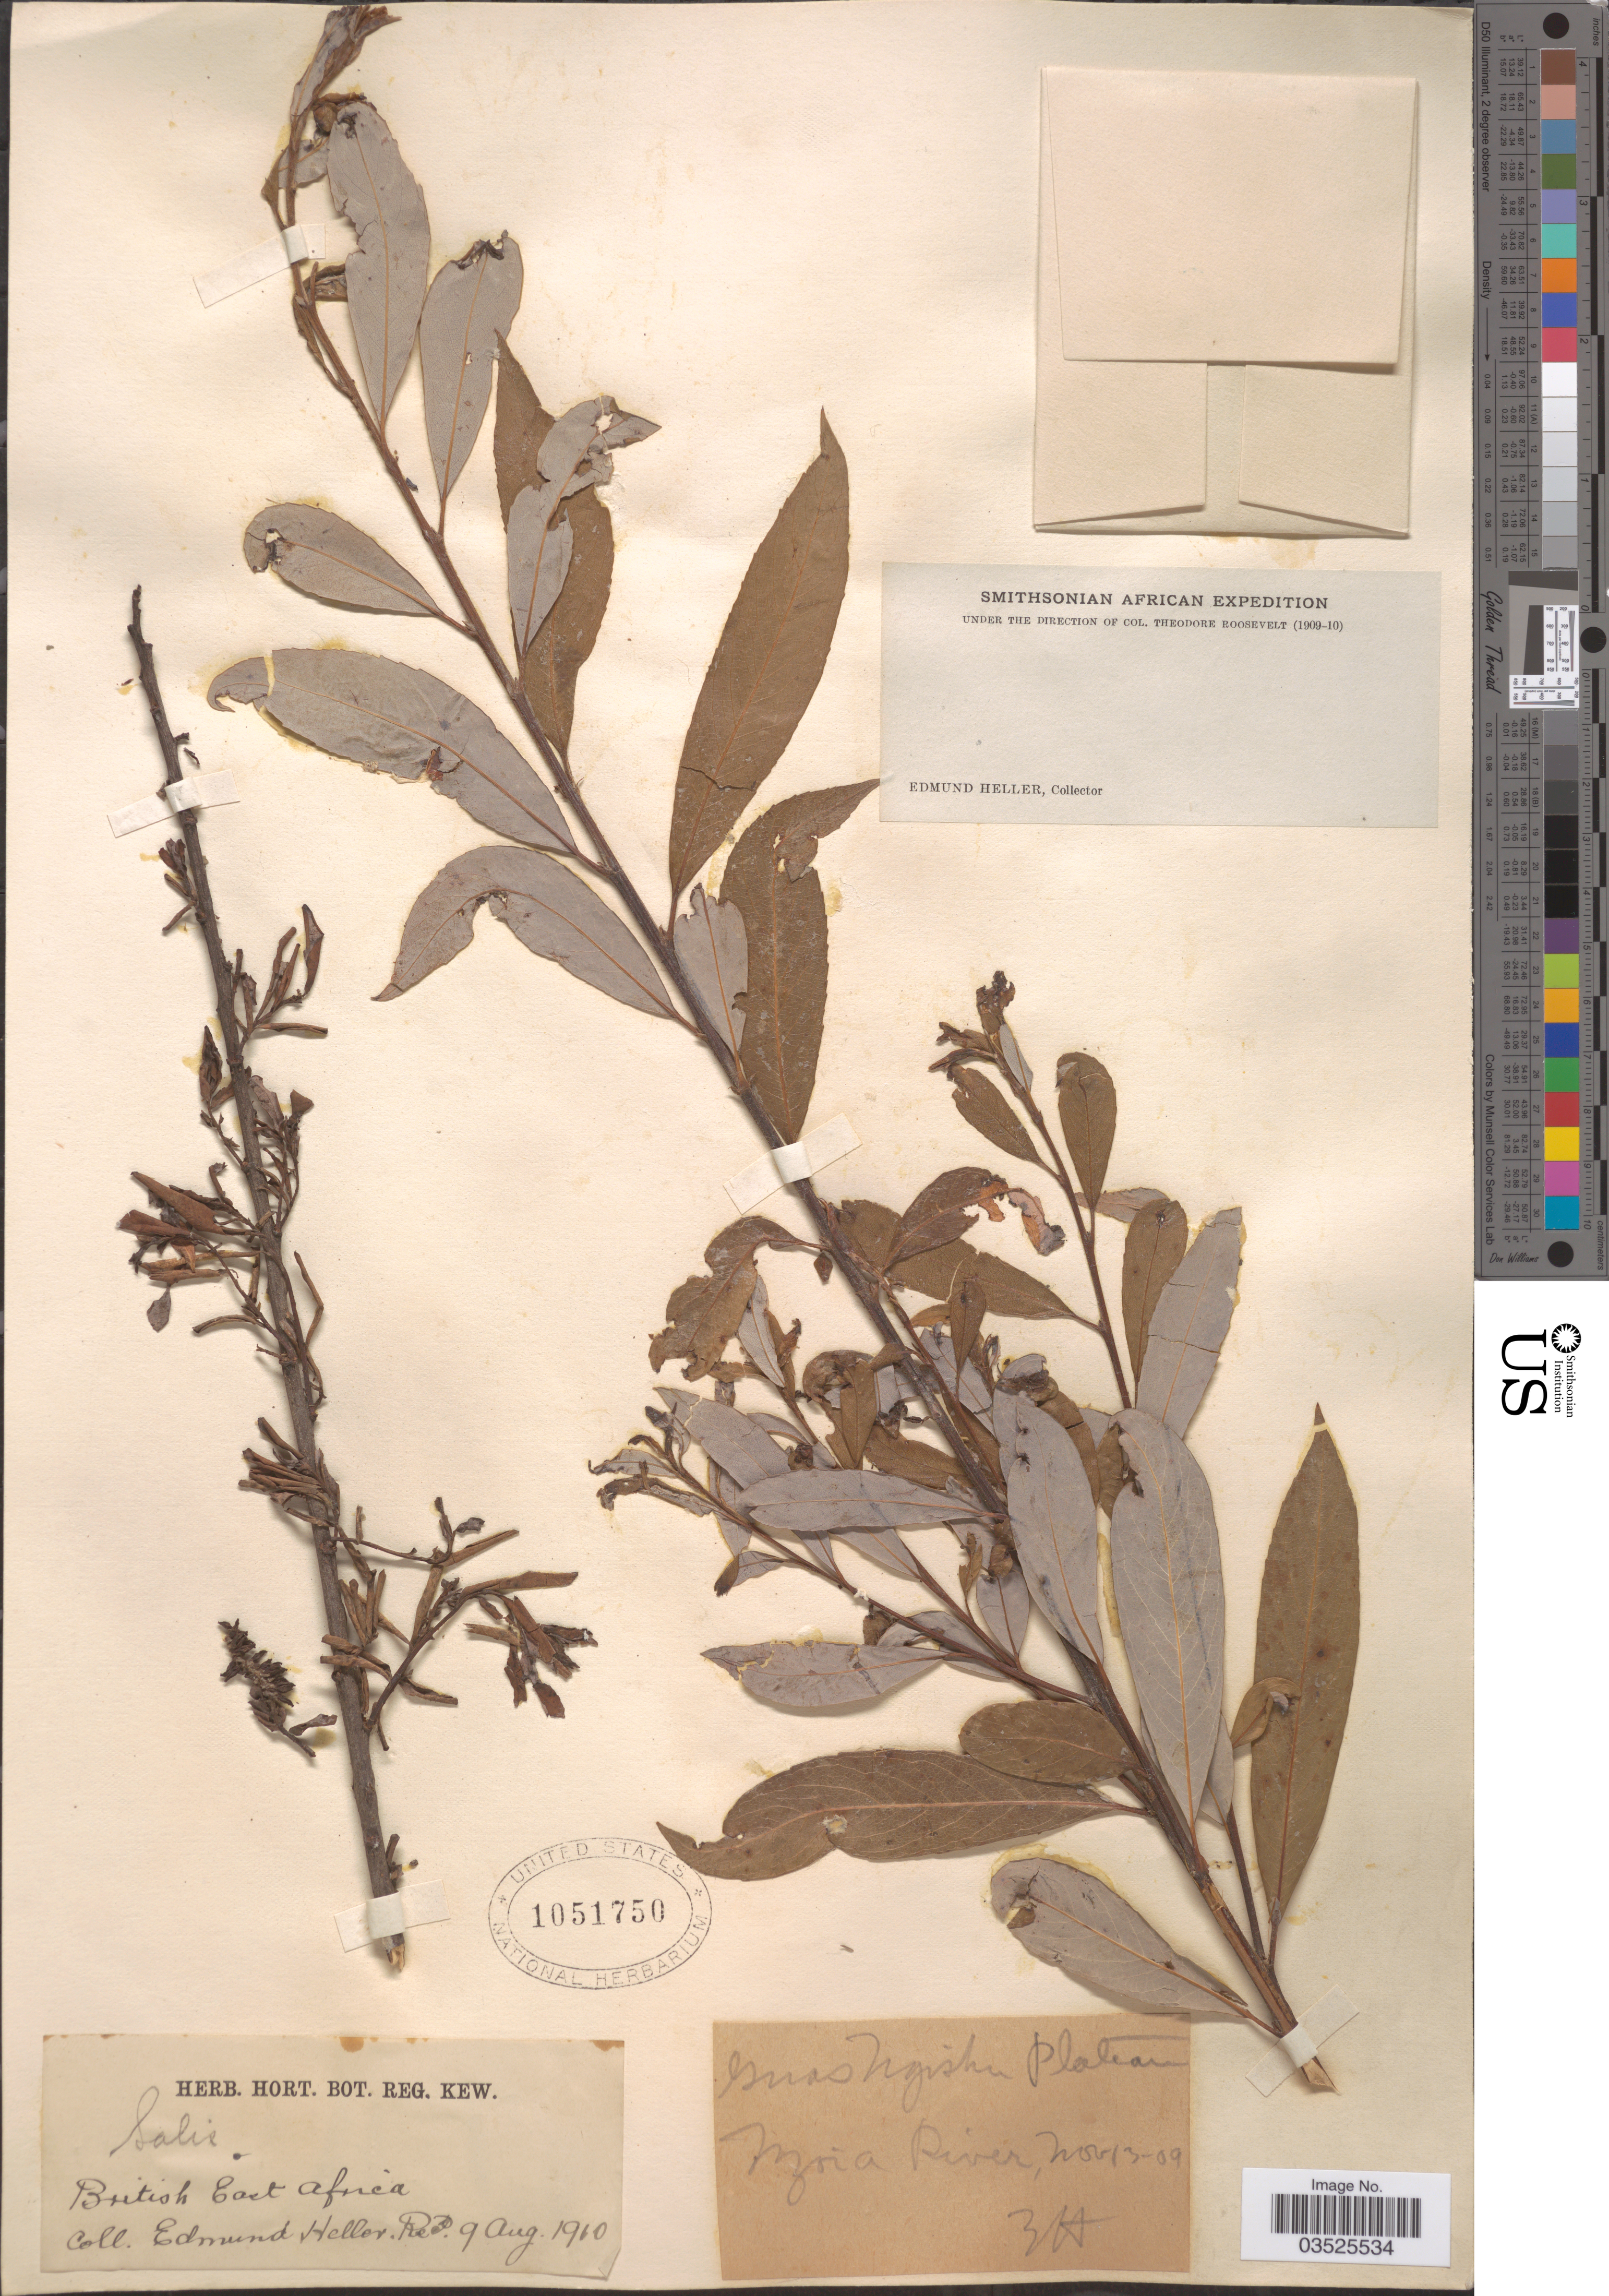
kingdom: Plantae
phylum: Tracheophyta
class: Magnoliopsida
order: Malpighiales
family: Salicaceae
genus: Salix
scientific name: Salix cordata x S. sericea Marshall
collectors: E. Heller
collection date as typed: Transcribed d/m/y: 13/11/9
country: Kenya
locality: British East Africa. Guas Ngishu Plateau. Nzoia River.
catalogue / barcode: US 1051750